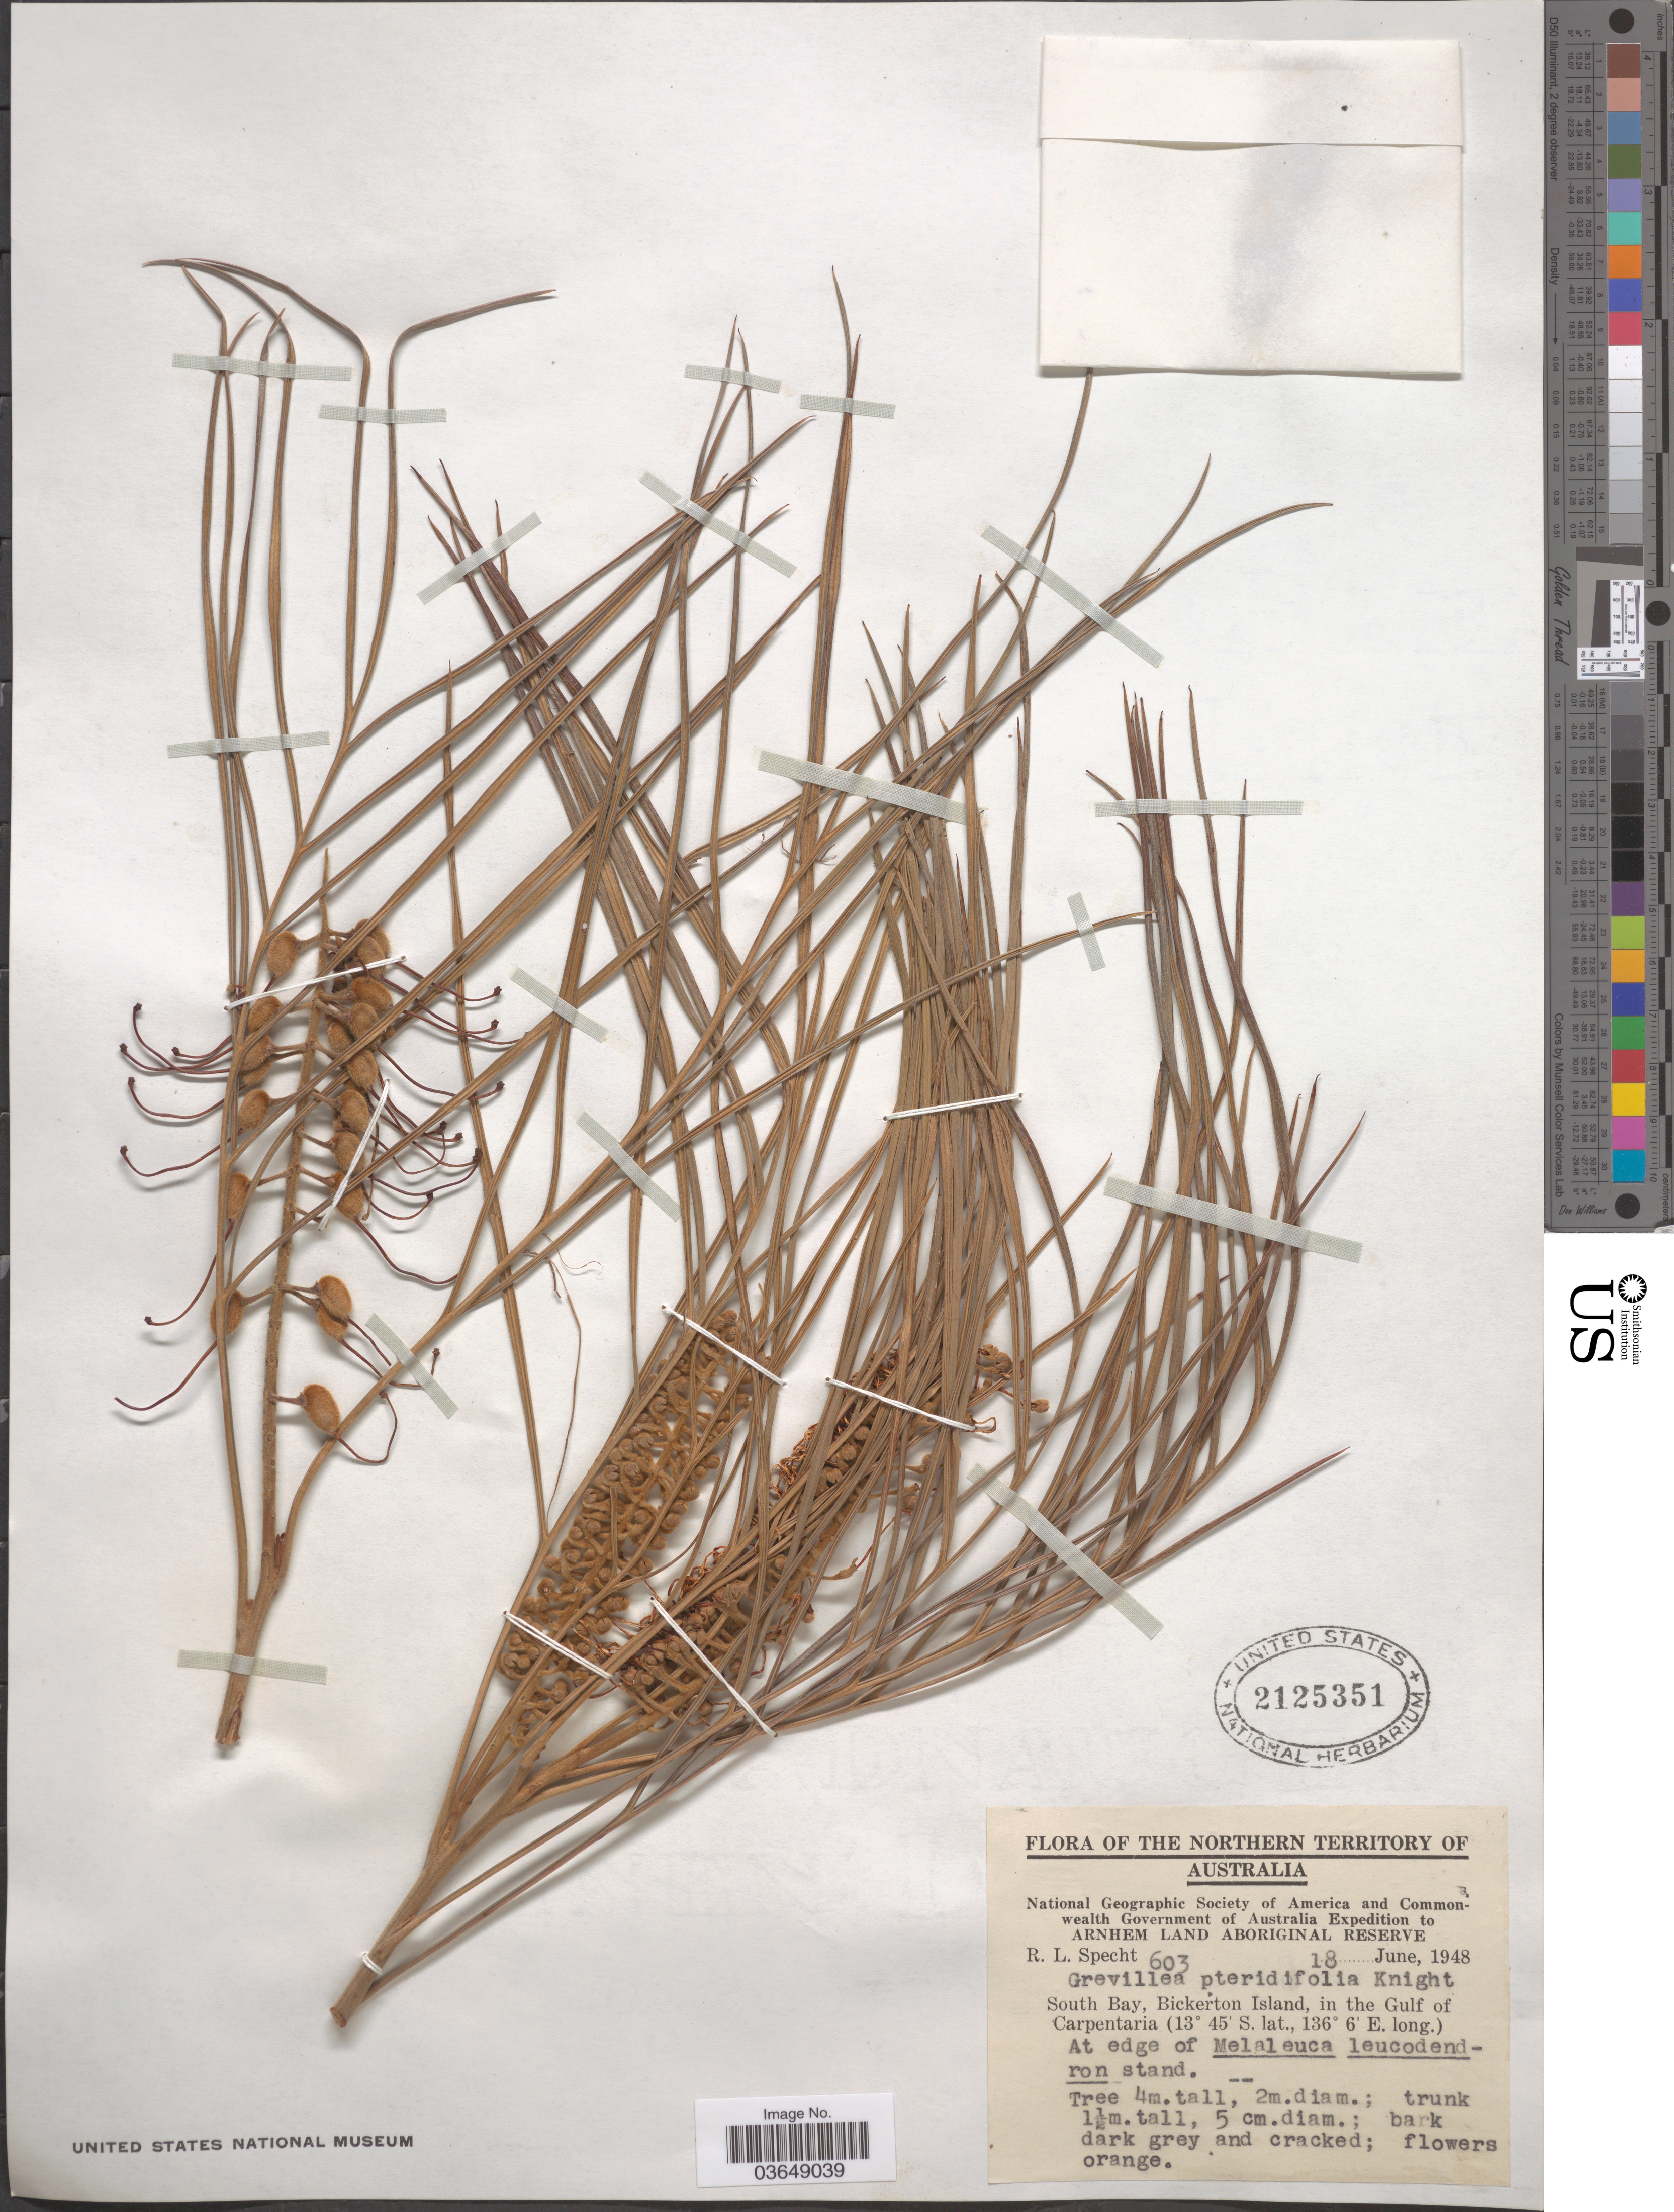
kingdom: Plantae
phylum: Tracheophyta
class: Magnoliopsida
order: Proteales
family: Proteaceae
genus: Grevillea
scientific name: Grevillea pteridifolia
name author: Knight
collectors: R. L. Specht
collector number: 603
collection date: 1948-06-18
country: Australia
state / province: Northern Territory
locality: Arnhem Land Aboriginal Reserve. South Bay, Bickerton Island, in the Gulf of Carpentaria.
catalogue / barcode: US 2125351